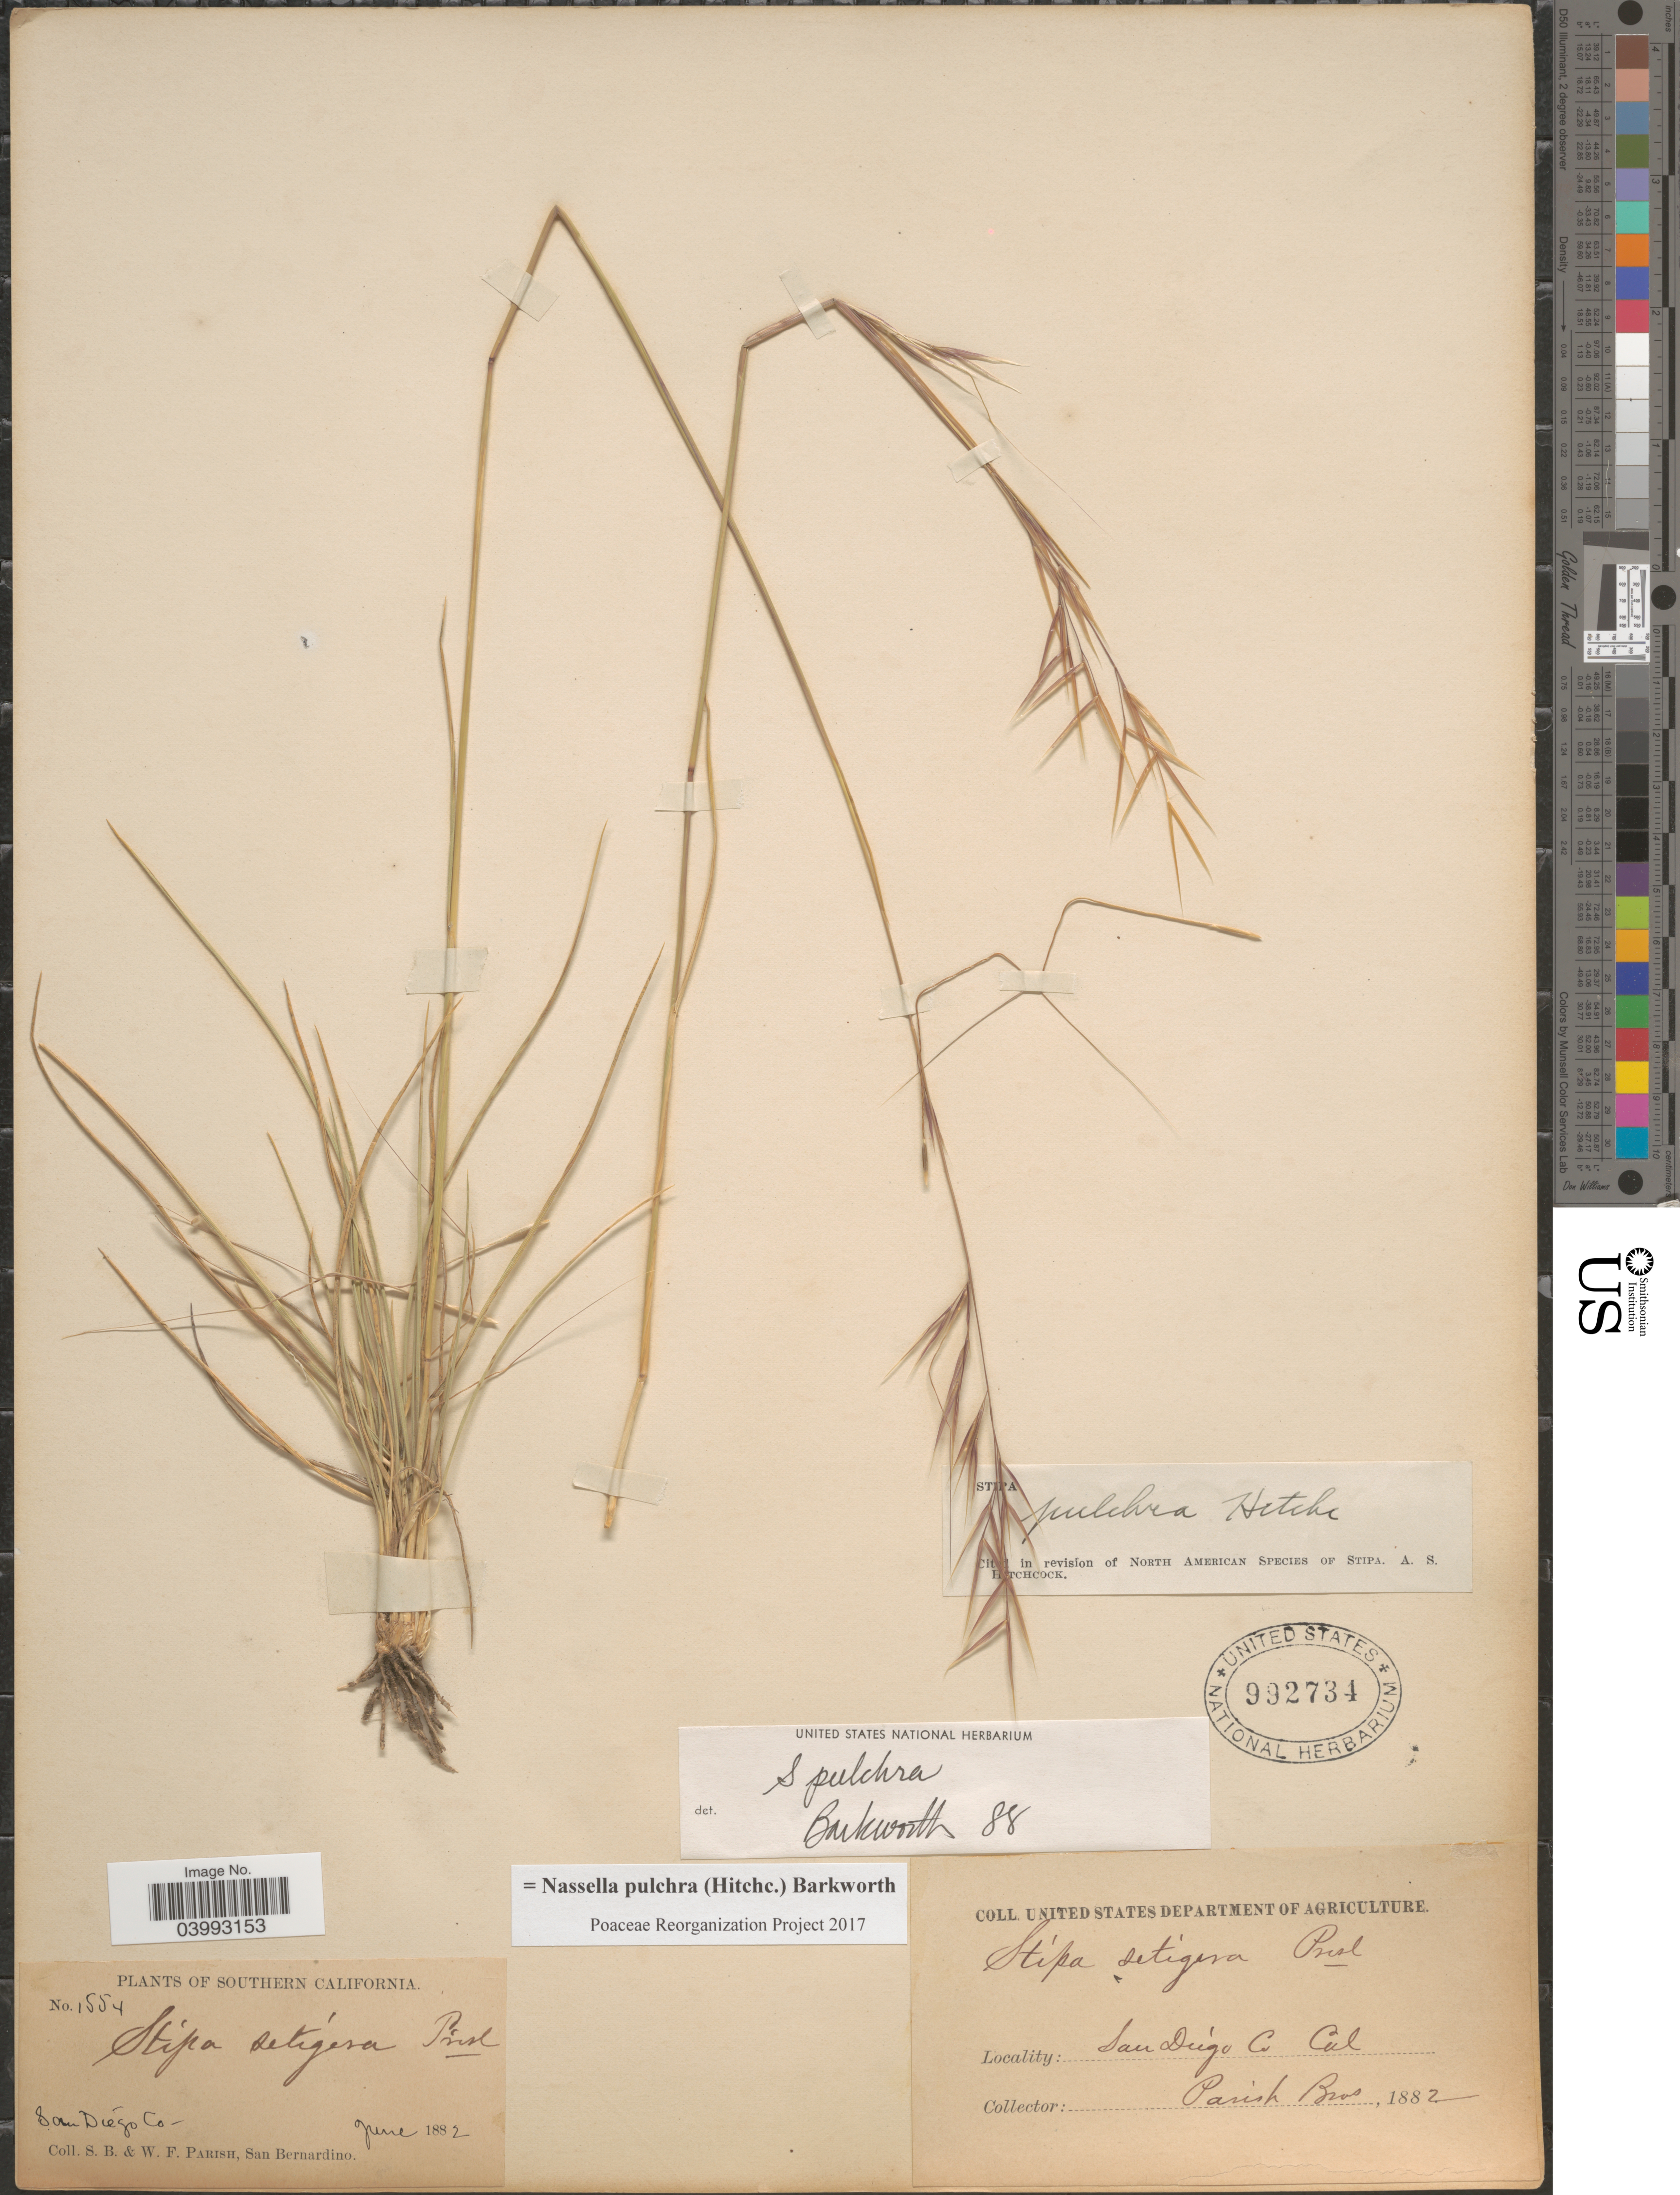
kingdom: Plantae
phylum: Tracheophyta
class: Liliopsida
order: Poales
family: Poaceae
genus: Nassella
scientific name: Nassella pulchra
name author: (Hitchc.) Barkworth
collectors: S. B. Parish & W. F. Parish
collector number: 1554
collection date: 1882-06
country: United States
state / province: California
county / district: San Diego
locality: Southern California. San Diego Co.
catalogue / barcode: US 992734